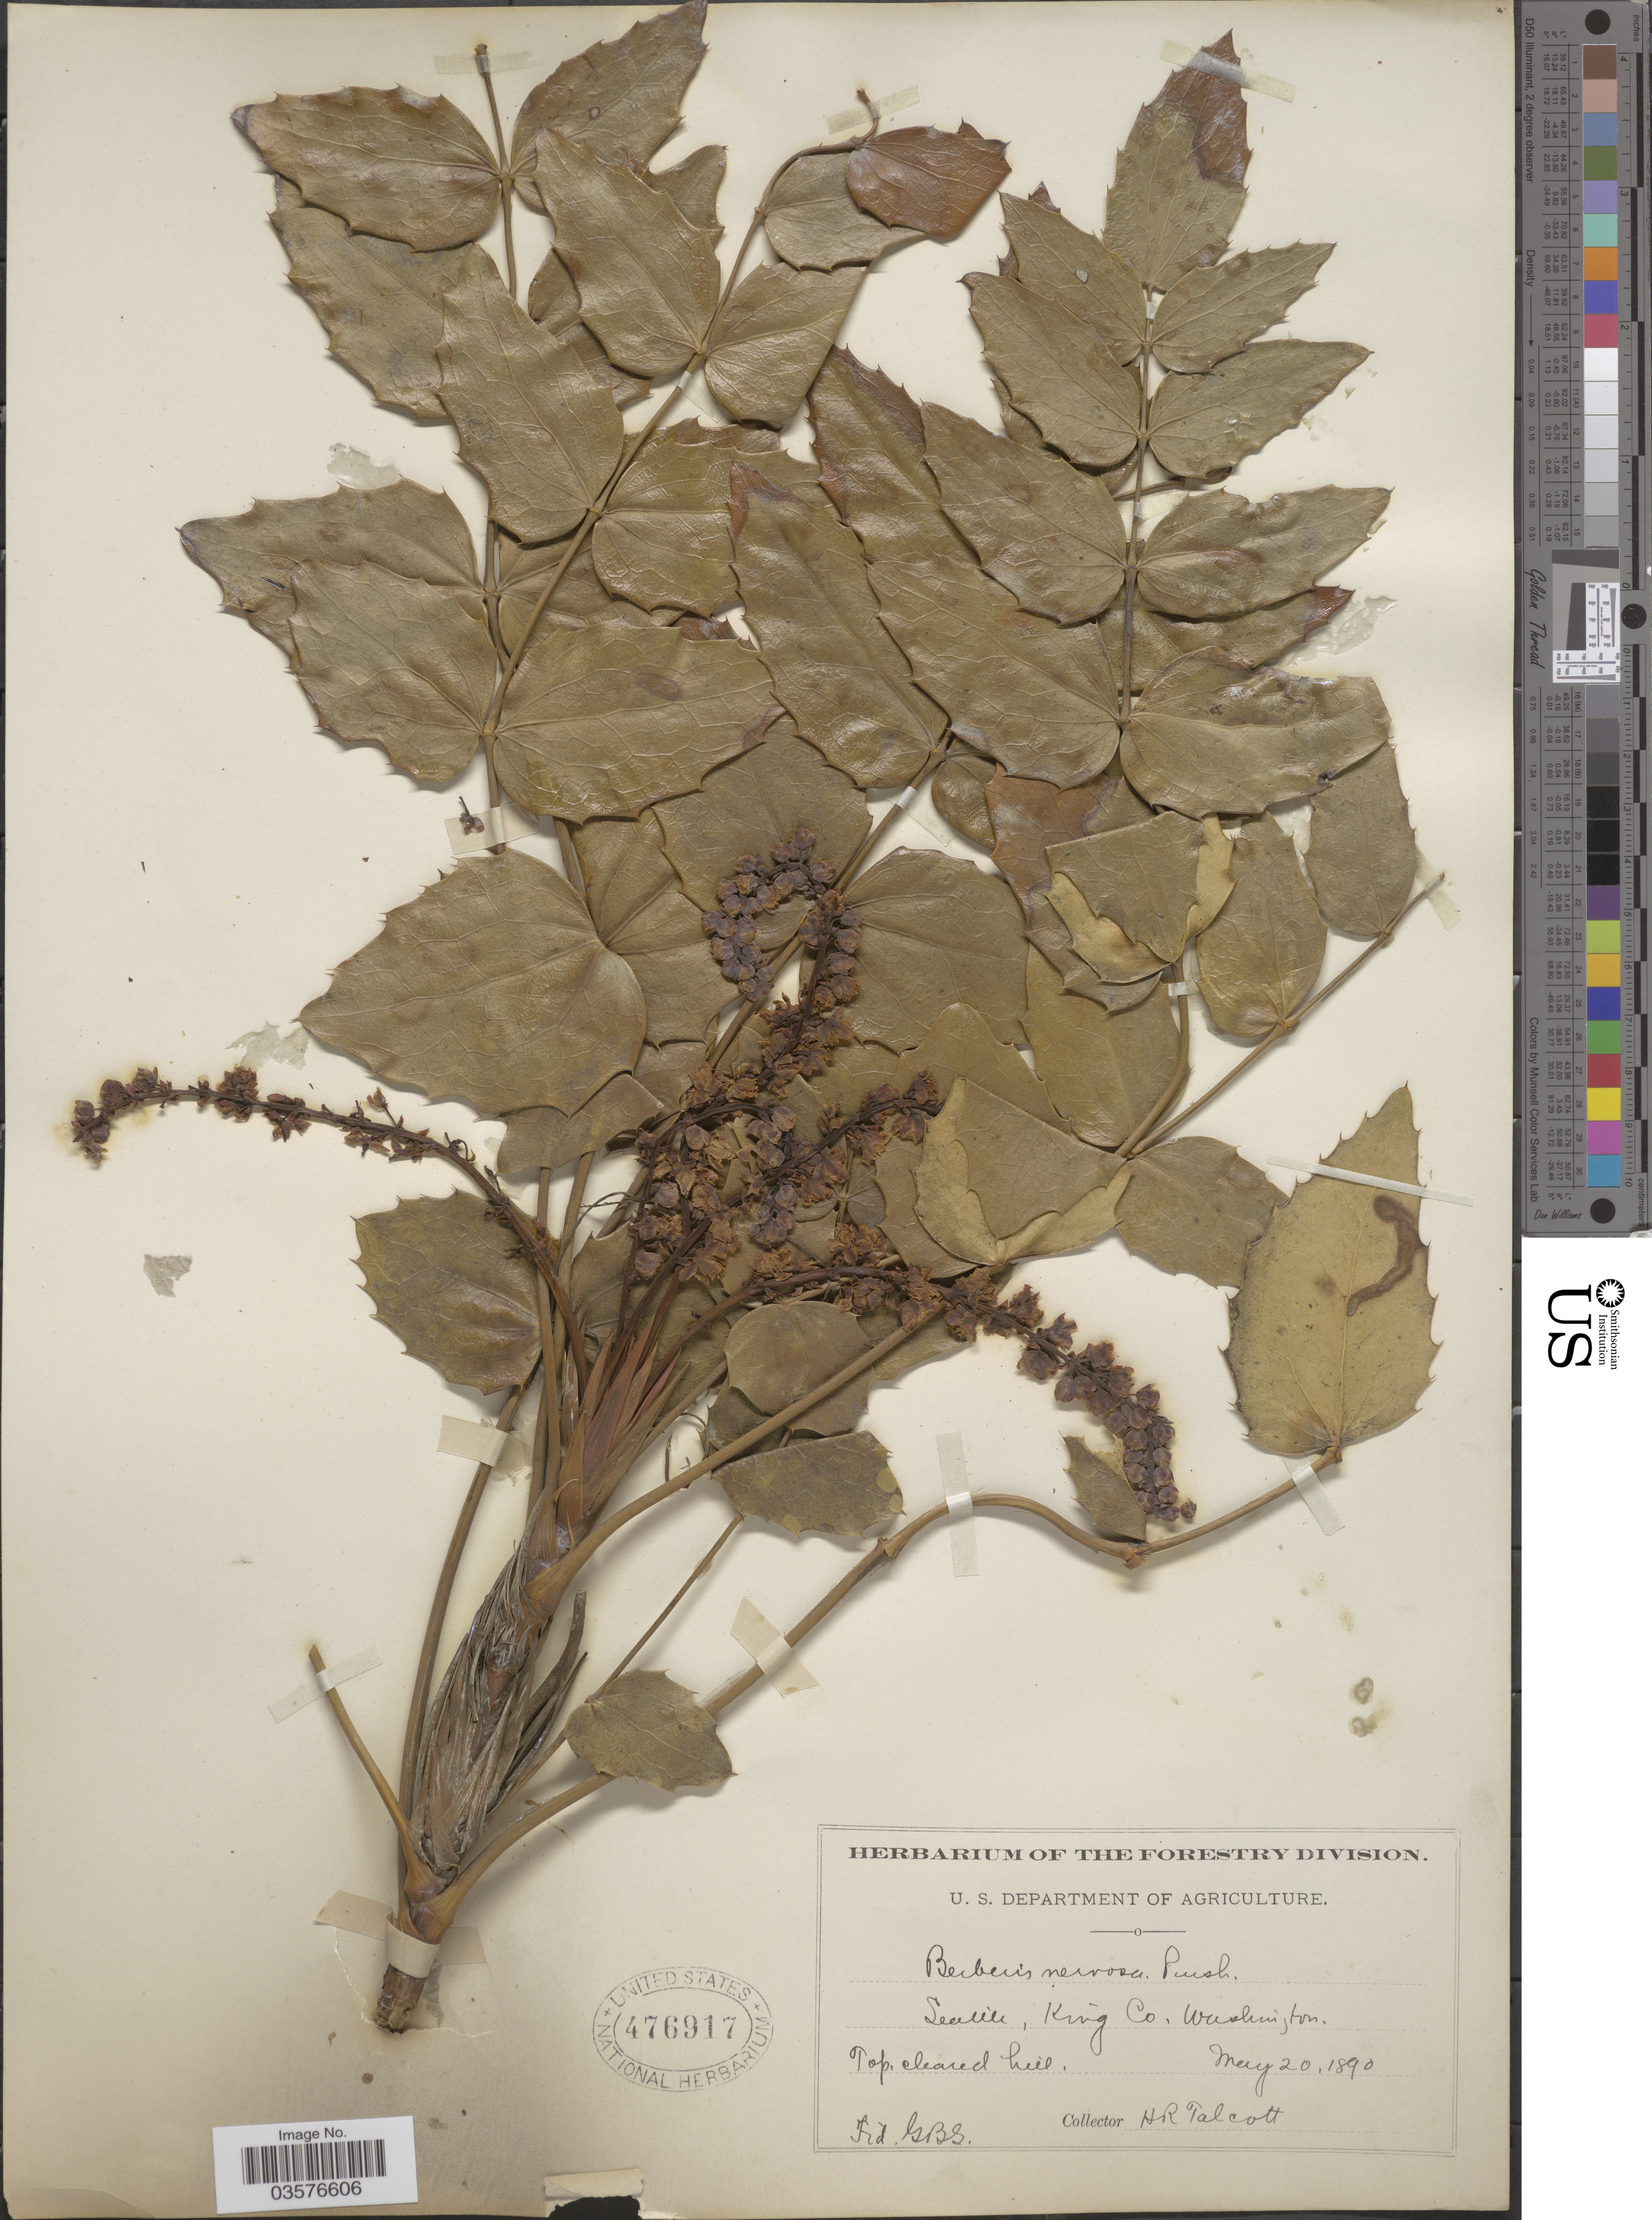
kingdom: Plantae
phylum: Tracheophyta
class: Magnoliopsida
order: Ranunculales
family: Berberidaceae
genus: Mahonia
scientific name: Mahonia nervosa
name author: (Pursh) Nutt.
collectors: H. Jalcott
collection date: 1890-05-20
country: United States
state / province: Washington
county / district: King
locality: Seattle, King Co.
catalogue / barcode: US 476917